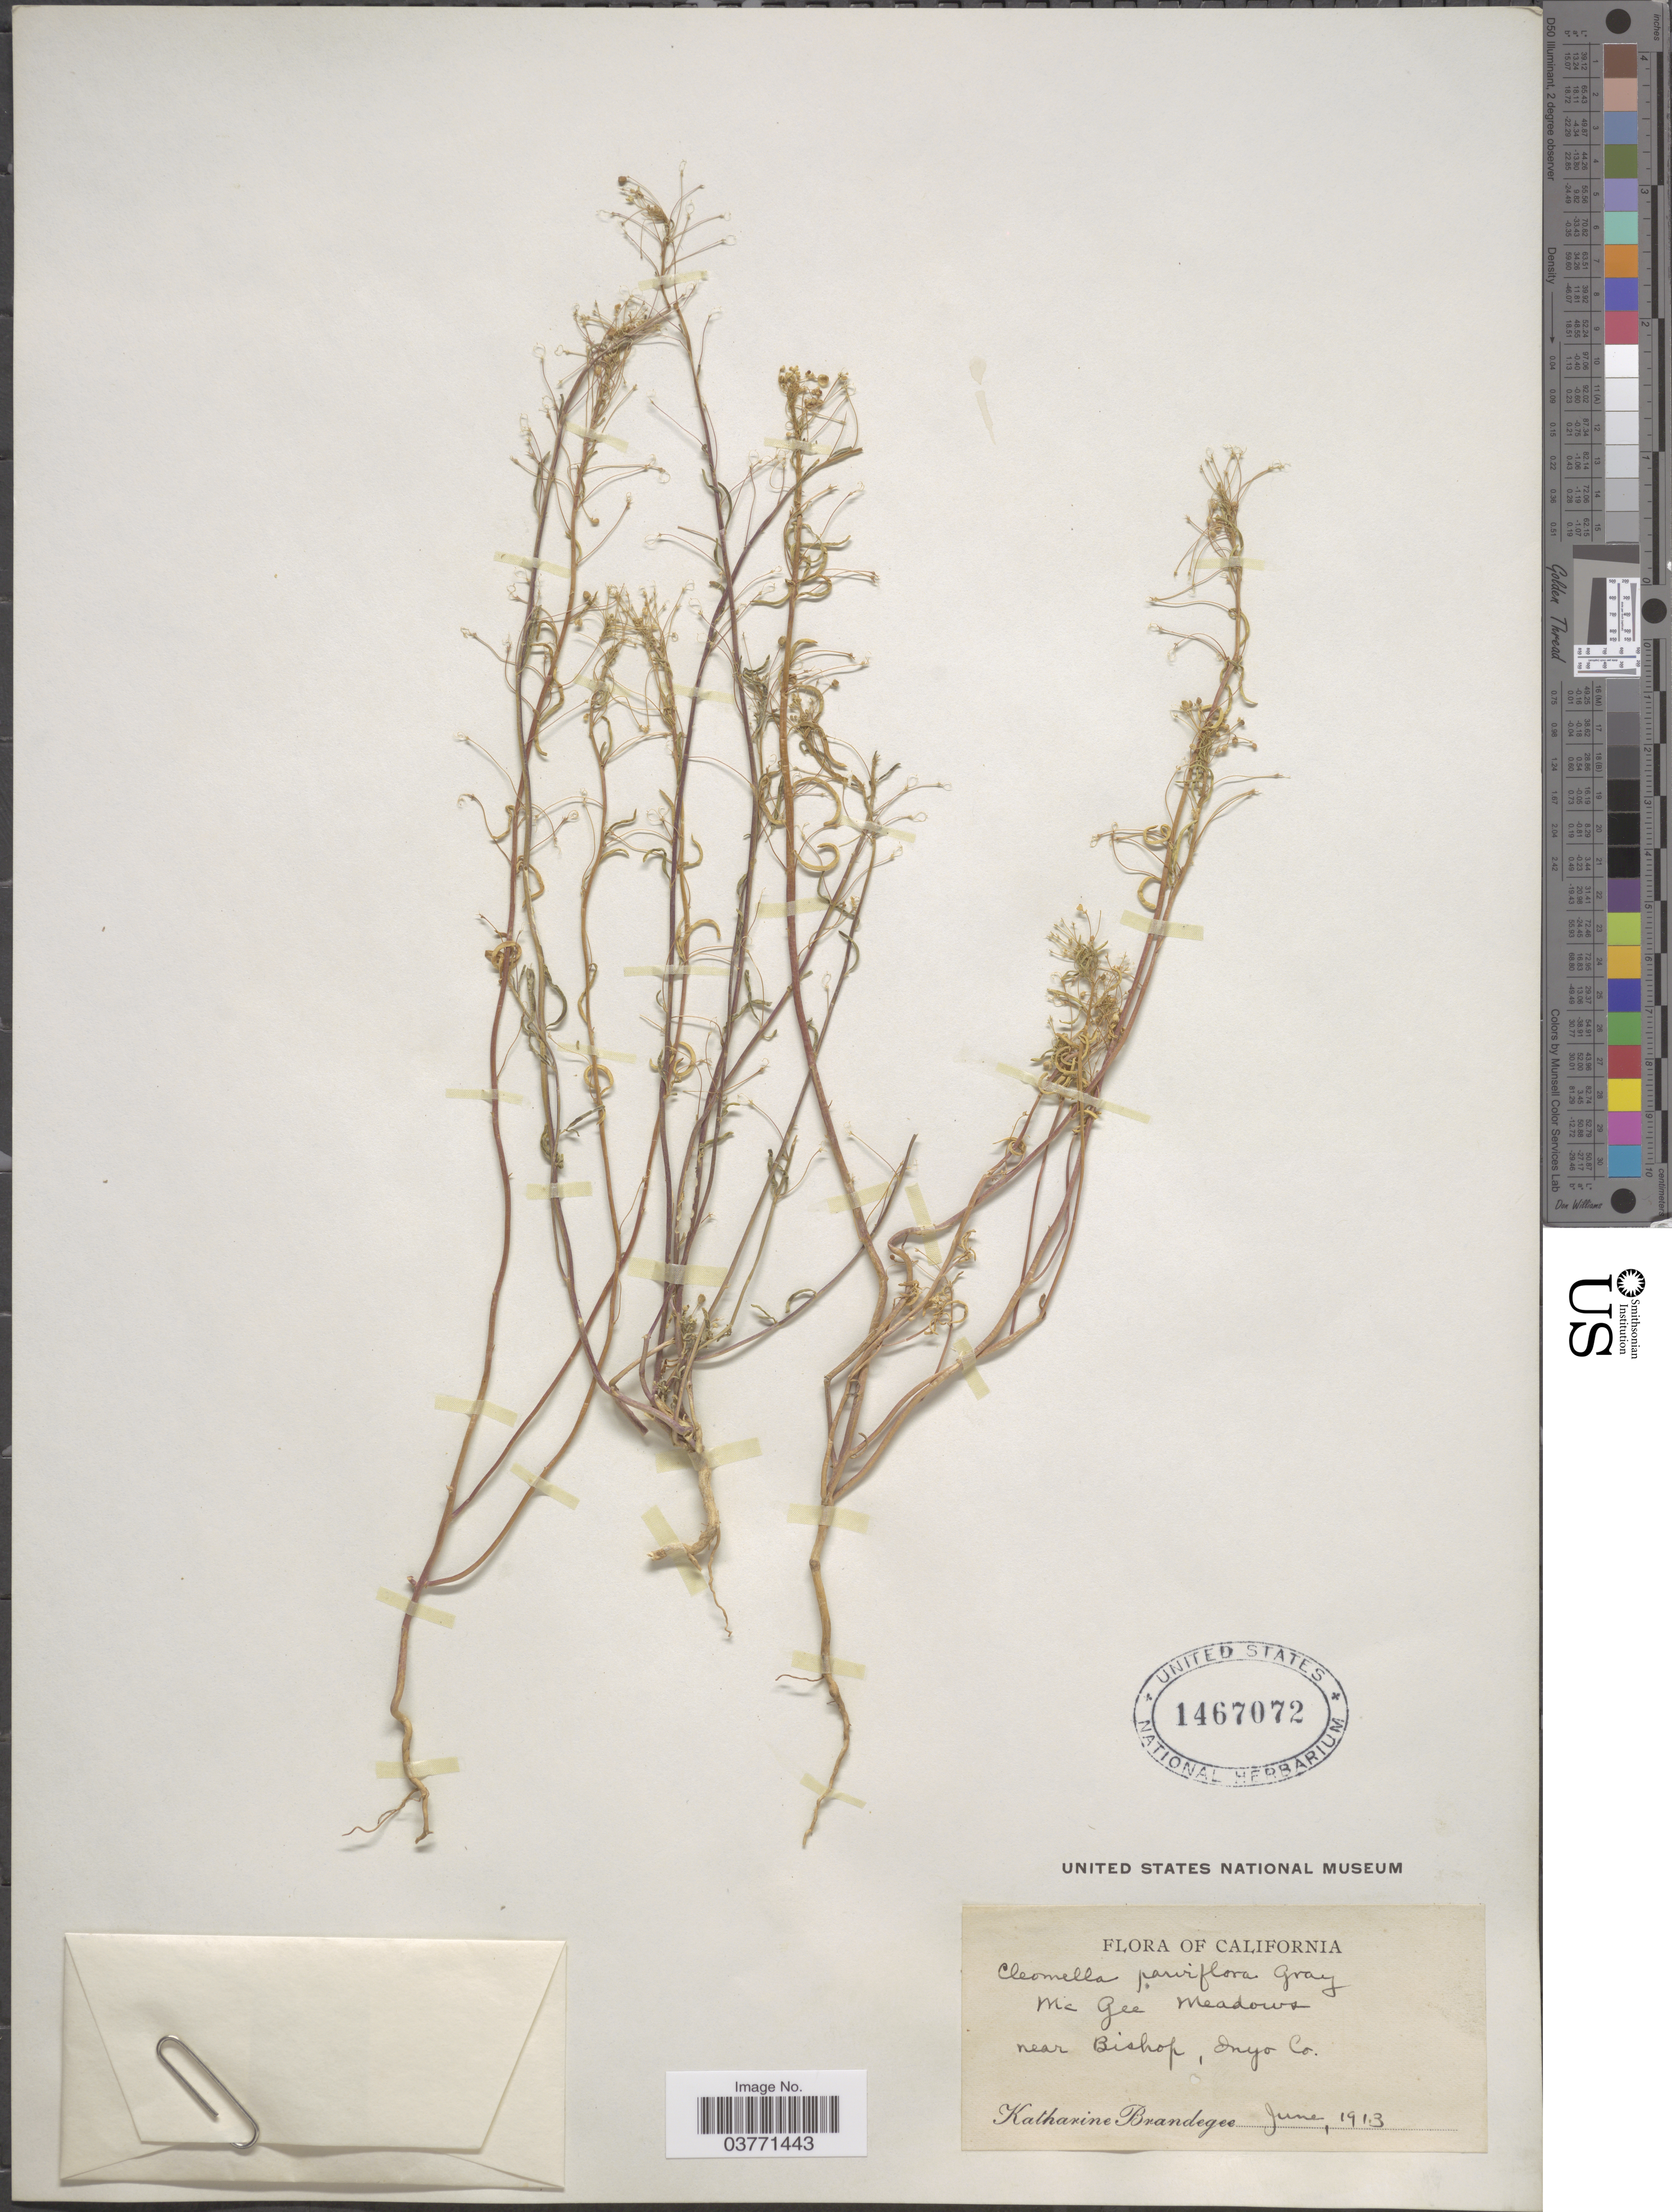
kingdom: Plantae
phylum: Tracheophyta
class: Magnoliopsida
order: Brassicales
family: Cleomaceae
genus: Cleomella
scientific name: Cleomella parviflora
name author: A. Gray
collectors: M. K. Brandegee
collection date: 1913-06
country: United States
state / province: California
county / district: Inyo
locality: McGee Meadows. Near Bishop, Inyo Co.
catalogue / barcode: US 1467072